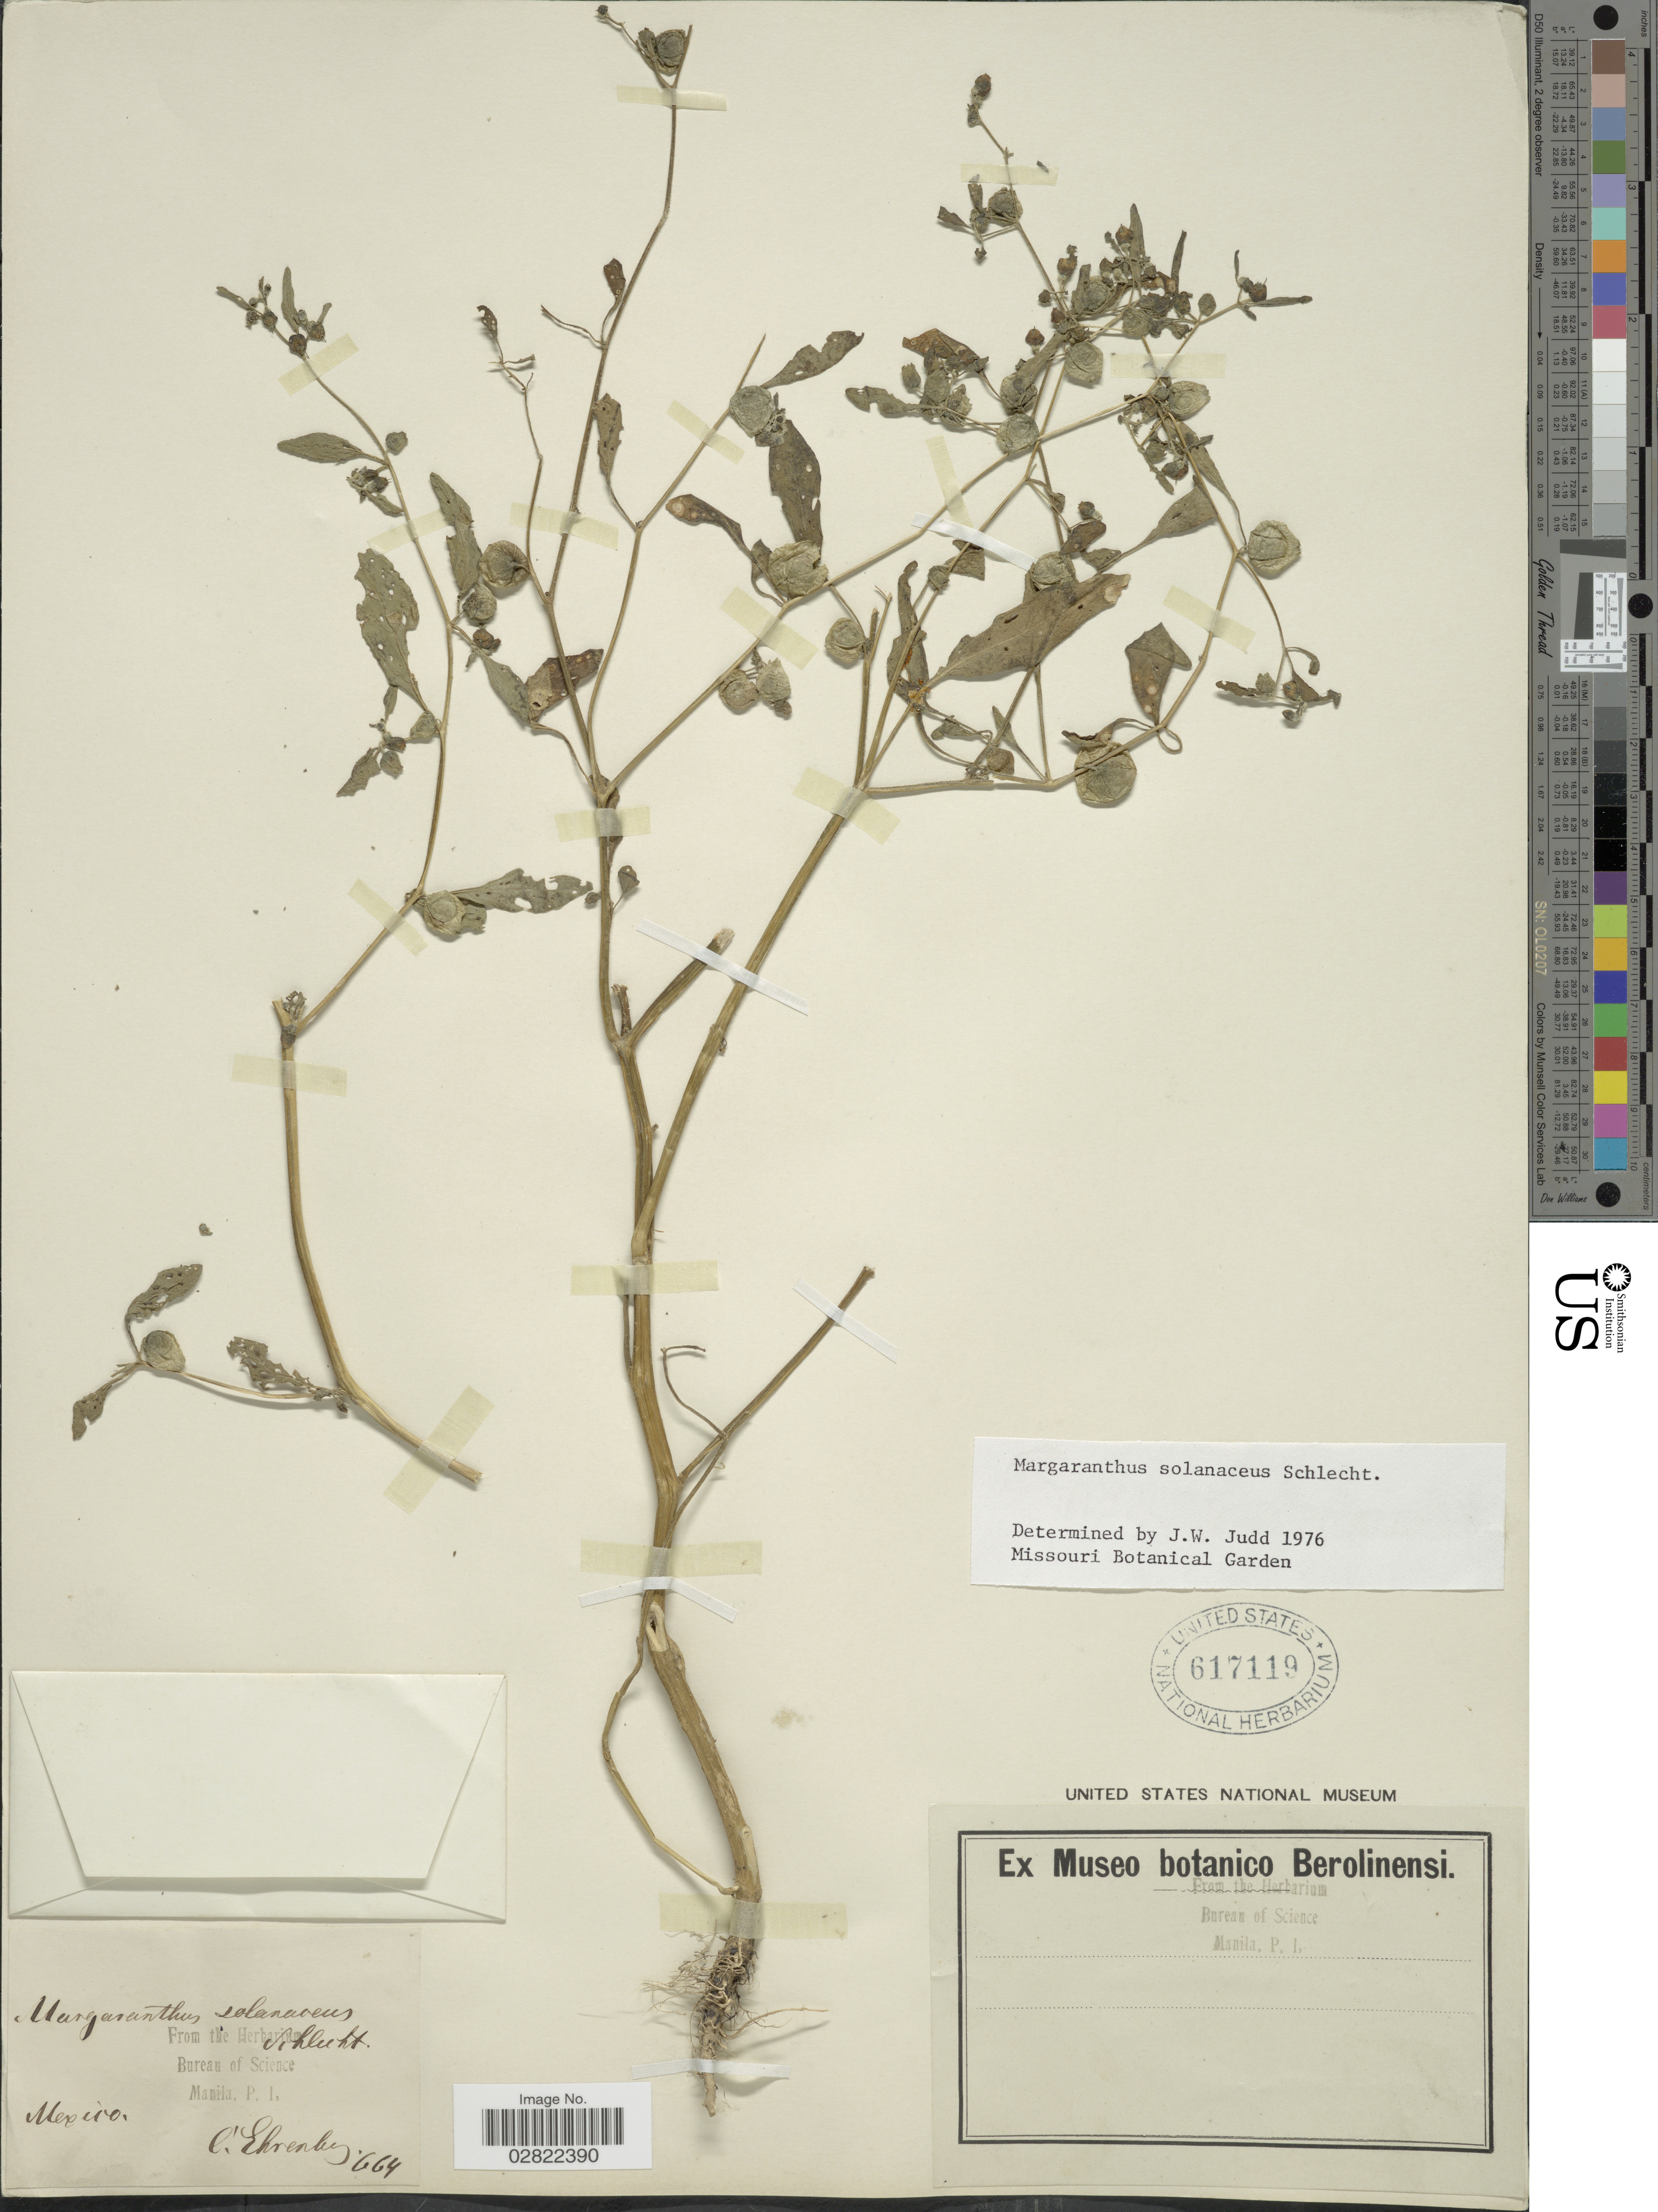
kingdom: Plantae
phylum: Tracheophyta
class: Magnoliopsida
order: Solanales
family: Solanaceae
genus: Margaranthus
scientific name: Margaranthus solanaceus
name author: Schltdl.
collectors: C. G. Ehrenberg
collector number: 664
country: Mexico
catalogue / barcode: US 617119